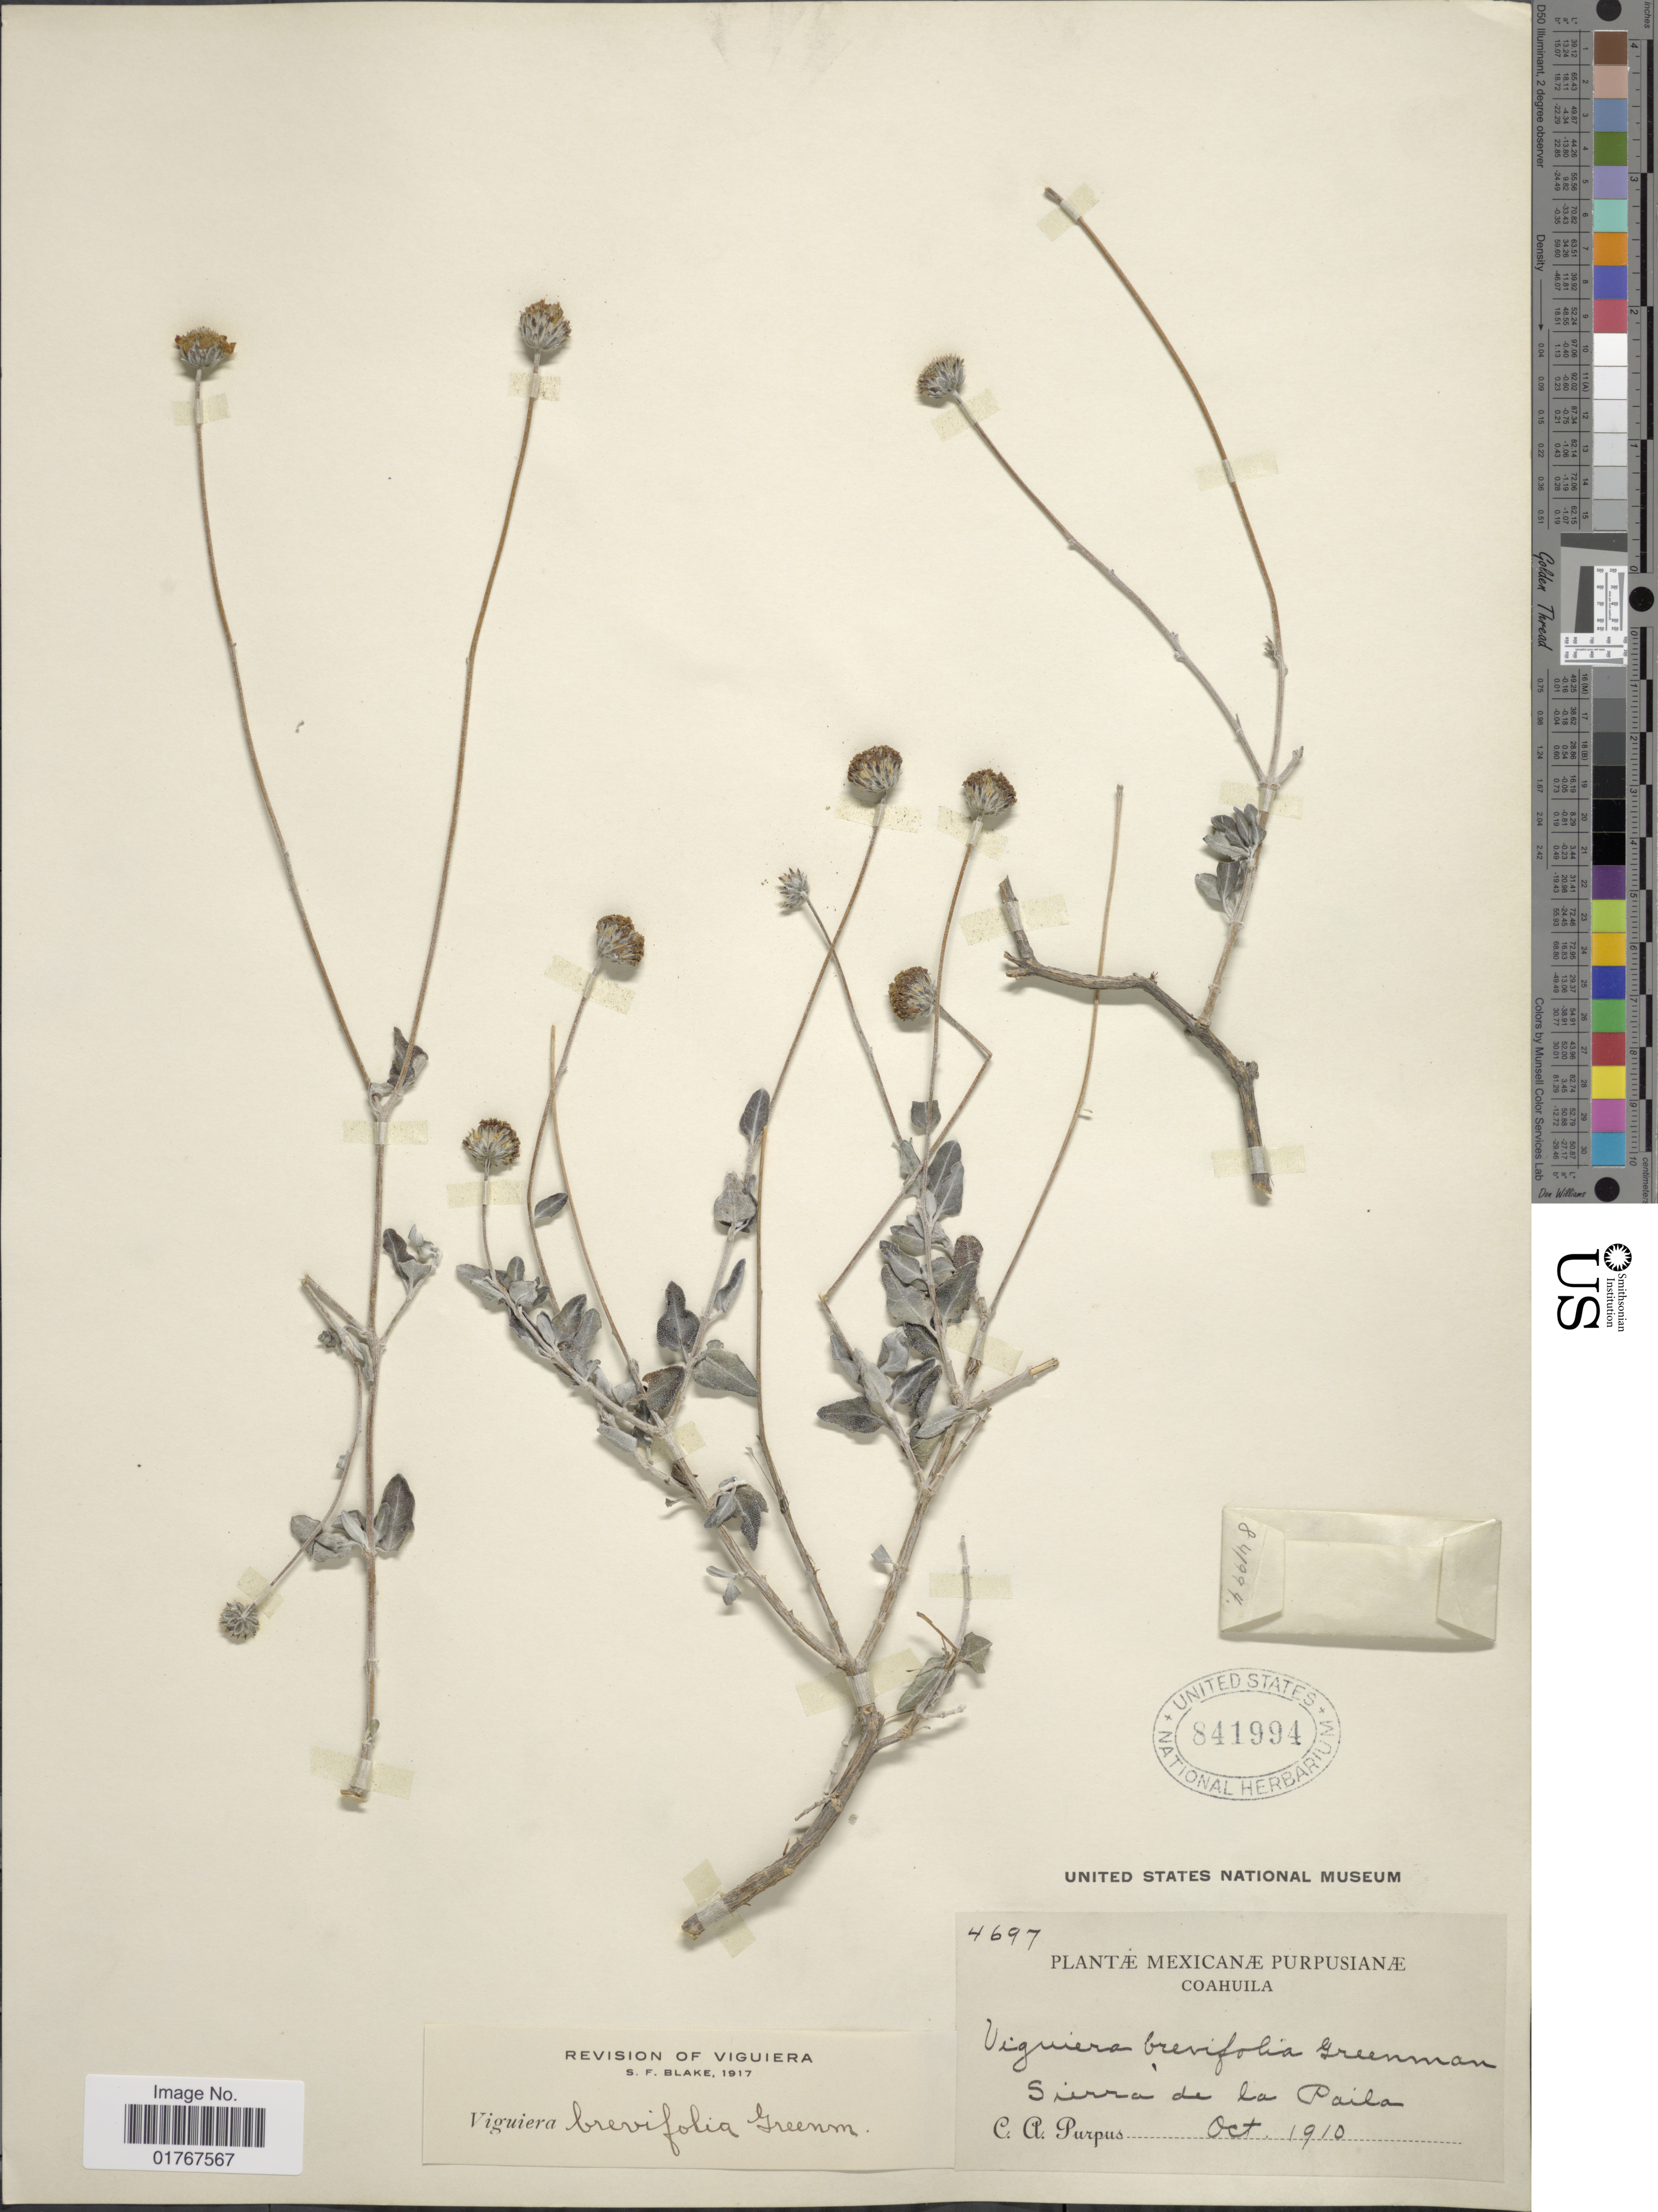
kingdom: Plantae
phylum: Tracheophyta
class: Magnoliopsida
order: Asterales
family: Asteraceae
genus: Viguiera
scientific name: Viguiera brevifolia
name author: Greenm.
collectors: C. A. Purpus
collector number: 4697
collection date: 1910-10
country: Mexico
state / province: Coahuila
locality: Sierra de La Paila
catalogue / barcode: US 841994